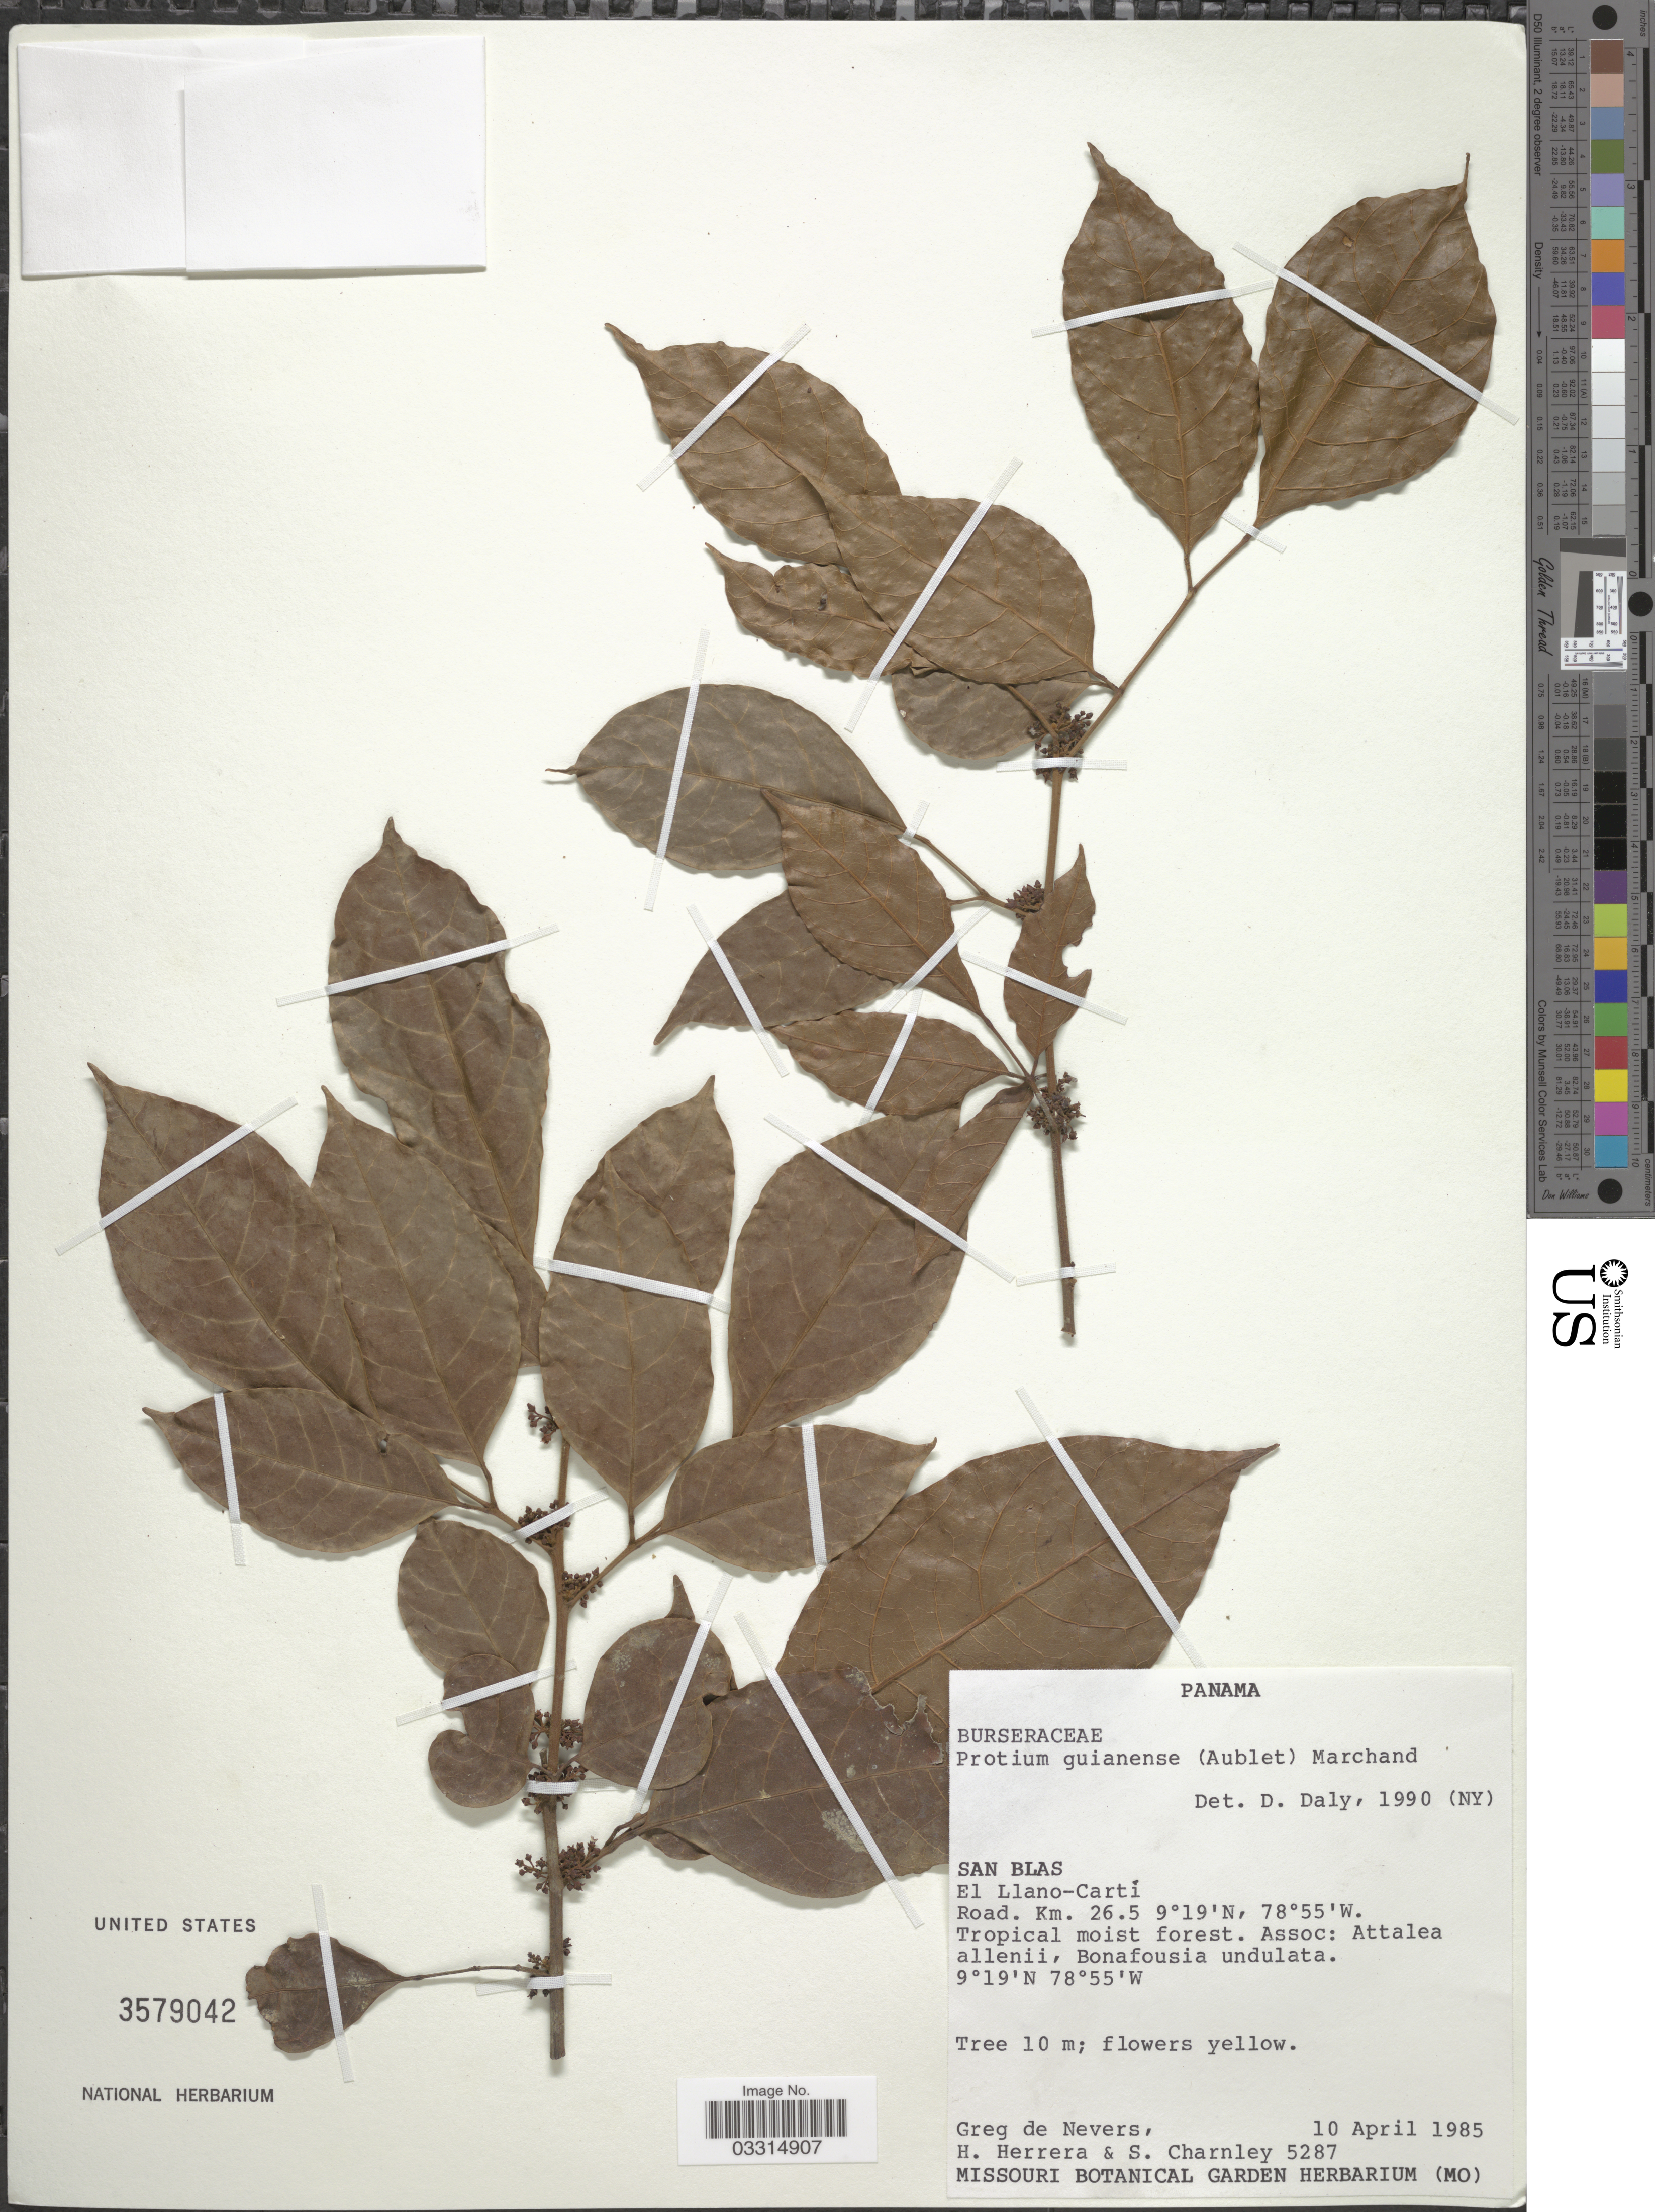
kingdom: Plantae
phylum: Tracheophyta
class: Magnoliopsida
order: Sapindales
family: Burseraceae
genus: Protium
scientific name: Protium guianense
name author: (Aubl.) Marchand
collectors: G. C. de Nevers, H. Herrera & S. Charnley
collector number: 5287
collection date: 1985-04-10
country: Panama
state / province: Kuna Yala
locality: San Blas. El Llano-Cartí. Road. Km. 26.5.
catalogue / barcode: US 3579042